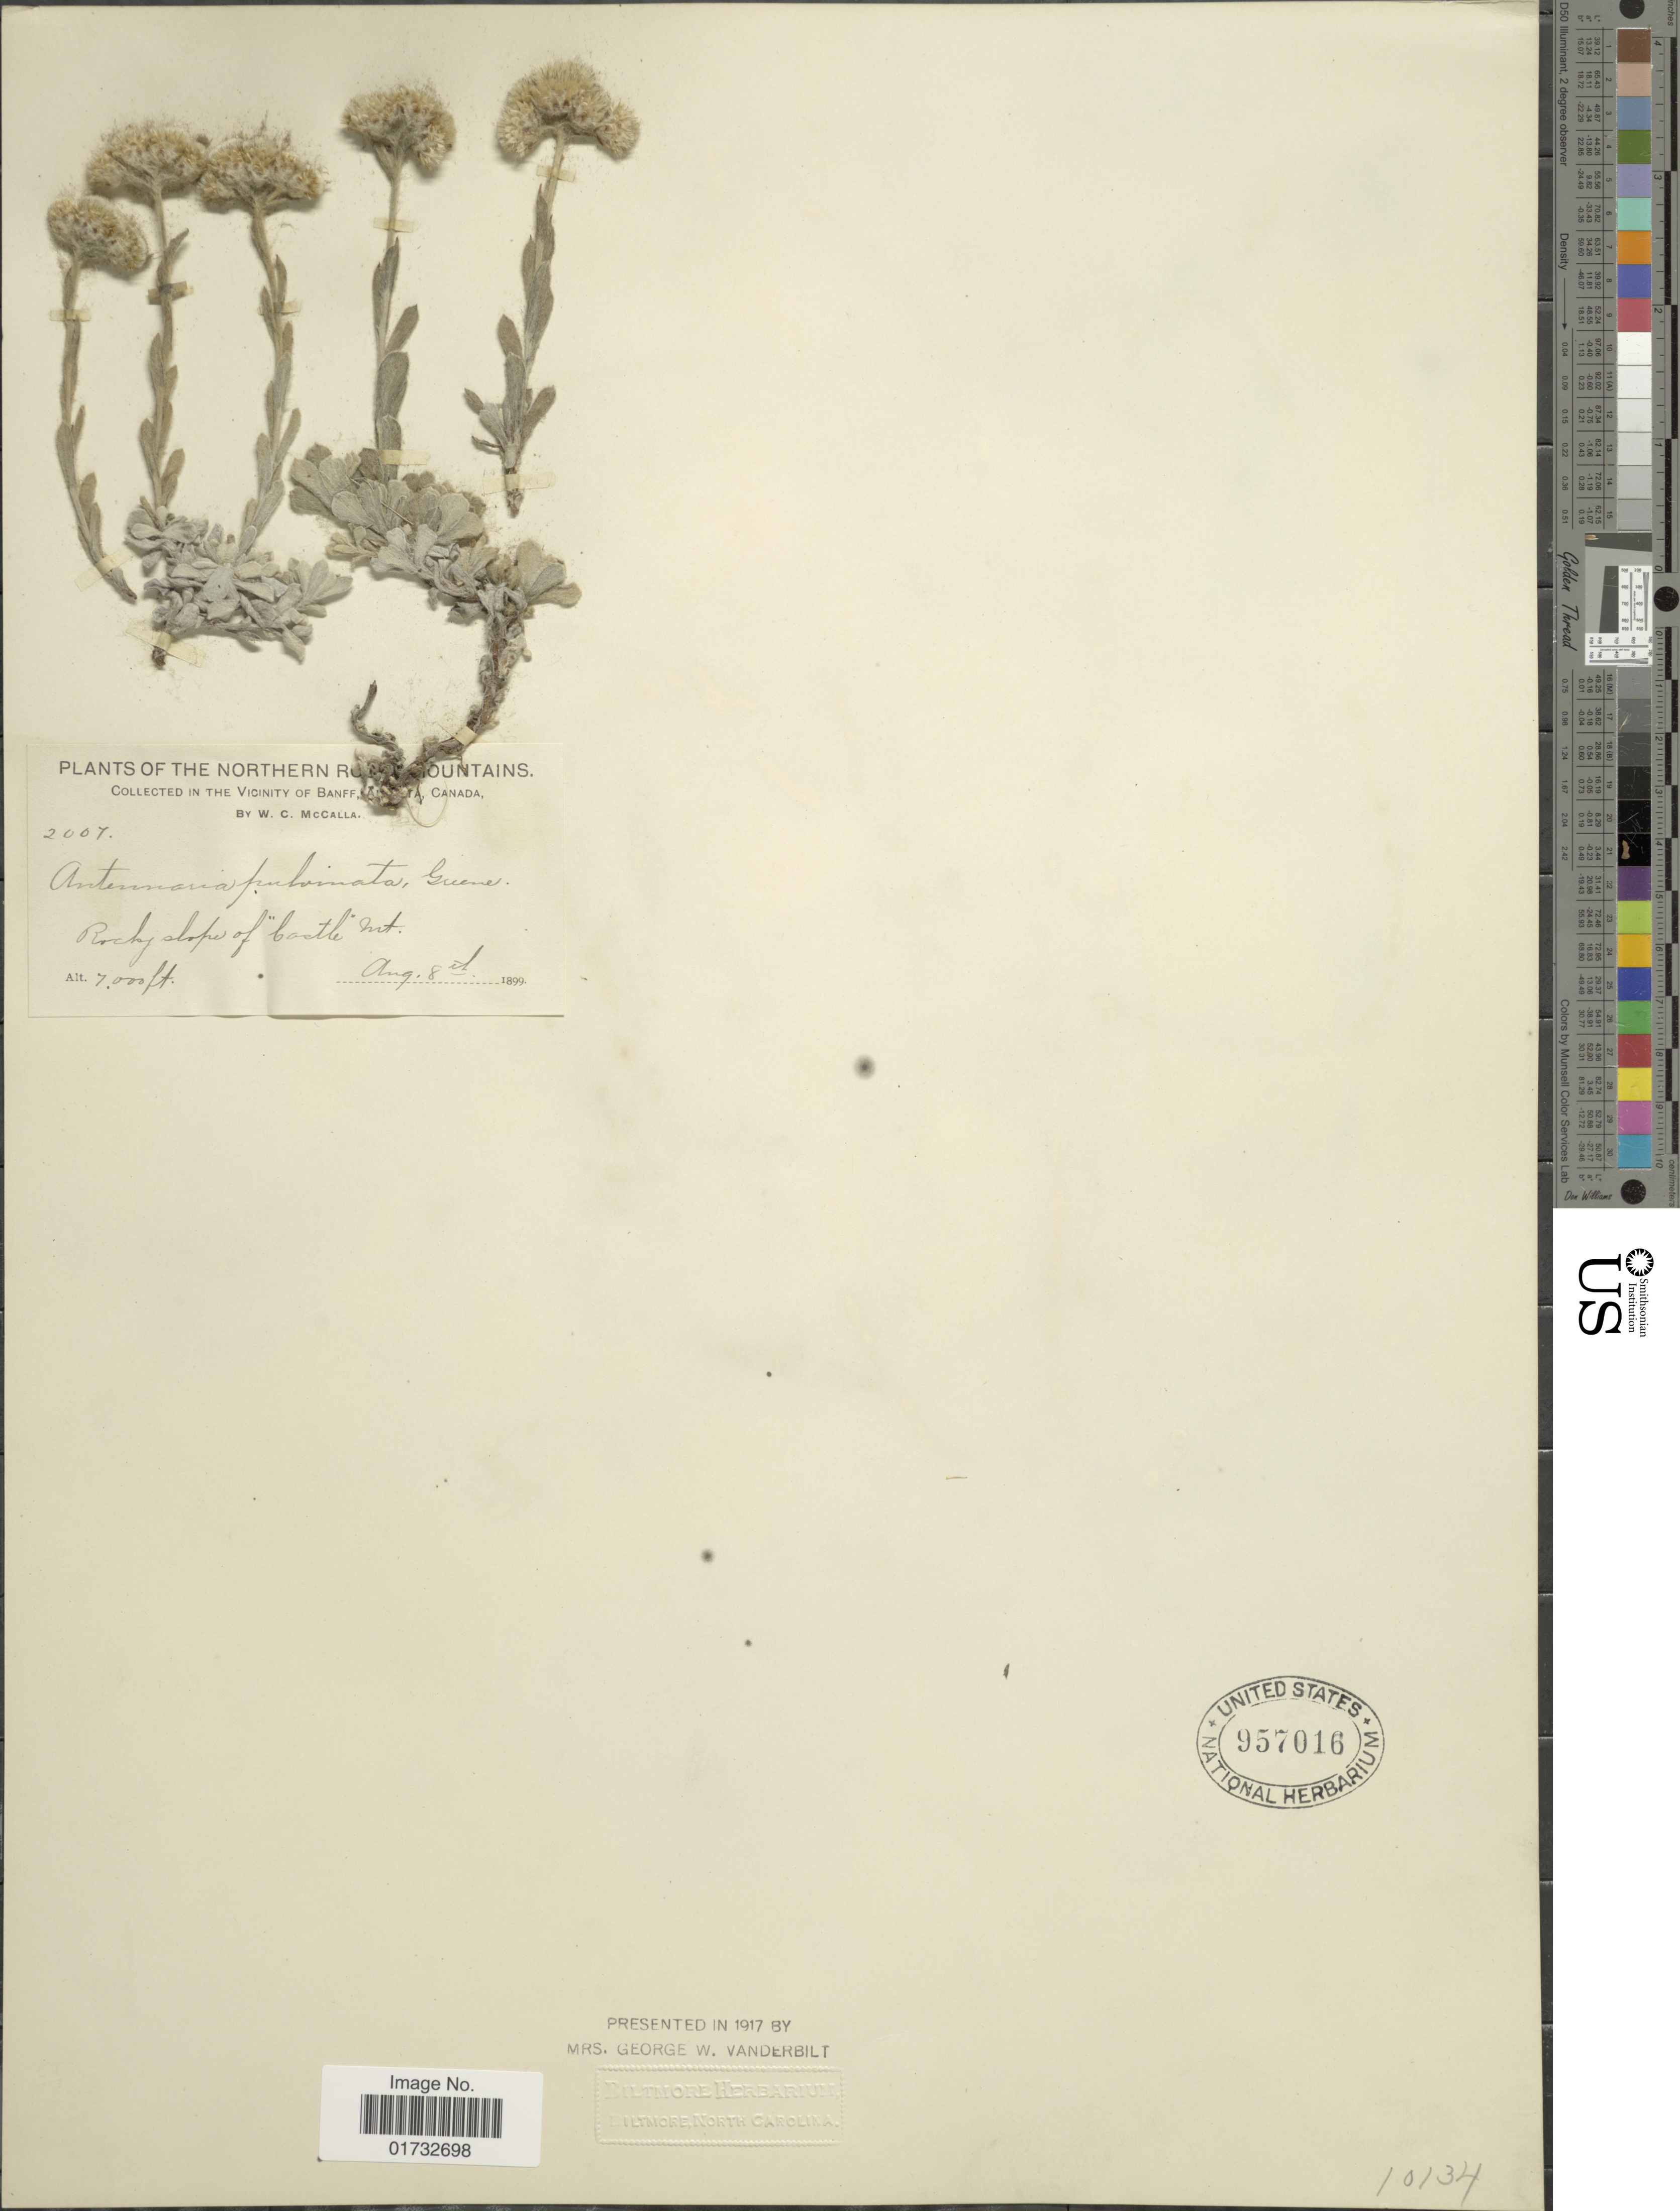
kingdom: Plantae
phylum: Tracheophyta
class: Magnoliopsida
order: Asterales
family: Asteraceae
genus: Antennaria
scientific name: Antennaria pulvinata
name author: Greene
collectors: W. McCalla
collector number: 2007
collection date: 1899-08-08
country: Canada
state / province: Alberta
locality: Vicinity of Banff, Northern Rocky Mountains. "Castle" Mt.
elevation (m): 2134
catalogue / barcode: US 957016